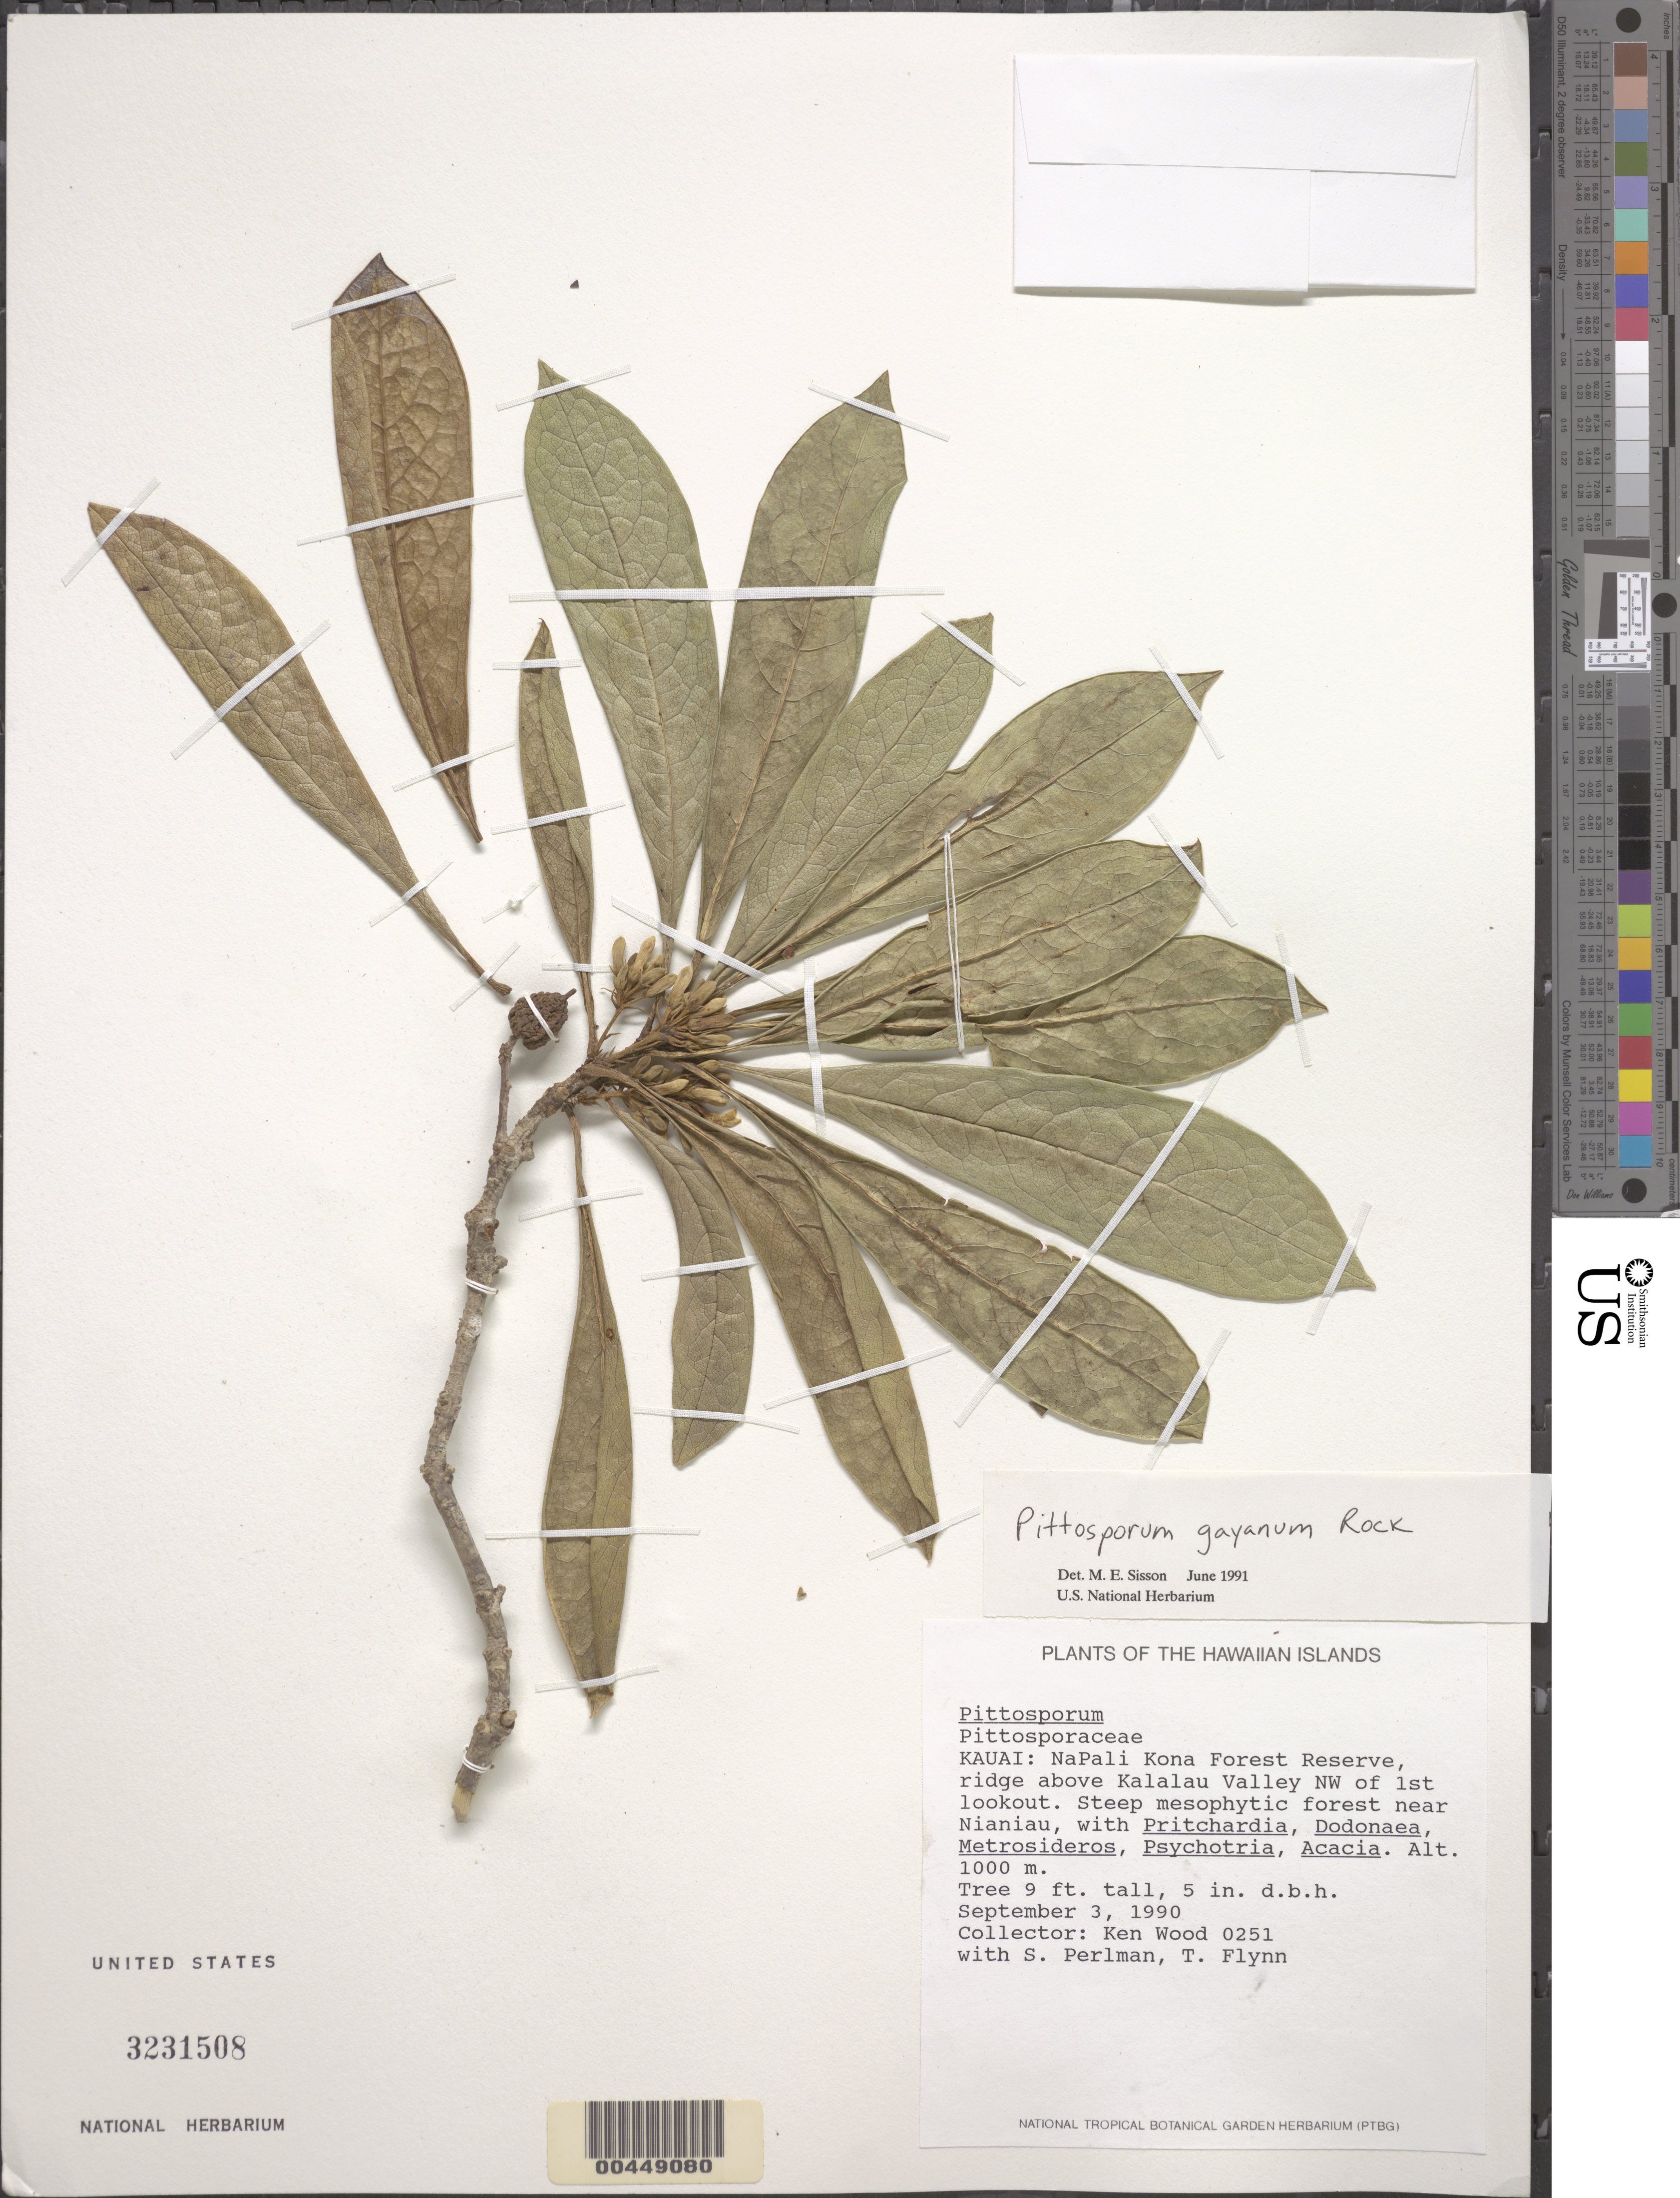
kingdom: Plantae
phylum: Tracheophyta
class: Magnoliopsida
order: Apiales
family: Pittosporaceae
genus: Pittosporum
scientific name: Pittosporum gayanum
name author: Rock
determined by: Sisson, M. E.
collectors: K. R. Wood, S. P. Perlman & T. W. Flynn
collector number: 0251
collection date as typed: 3 Sep 1990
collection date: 1990-09-03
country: United States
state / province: Hawaii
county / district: Kauai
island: Kaua'i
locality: Na Pali Kona For Res, ridge above Kalalau Valley NW of 1st lookout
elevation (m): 1000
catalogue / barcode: US 3231508